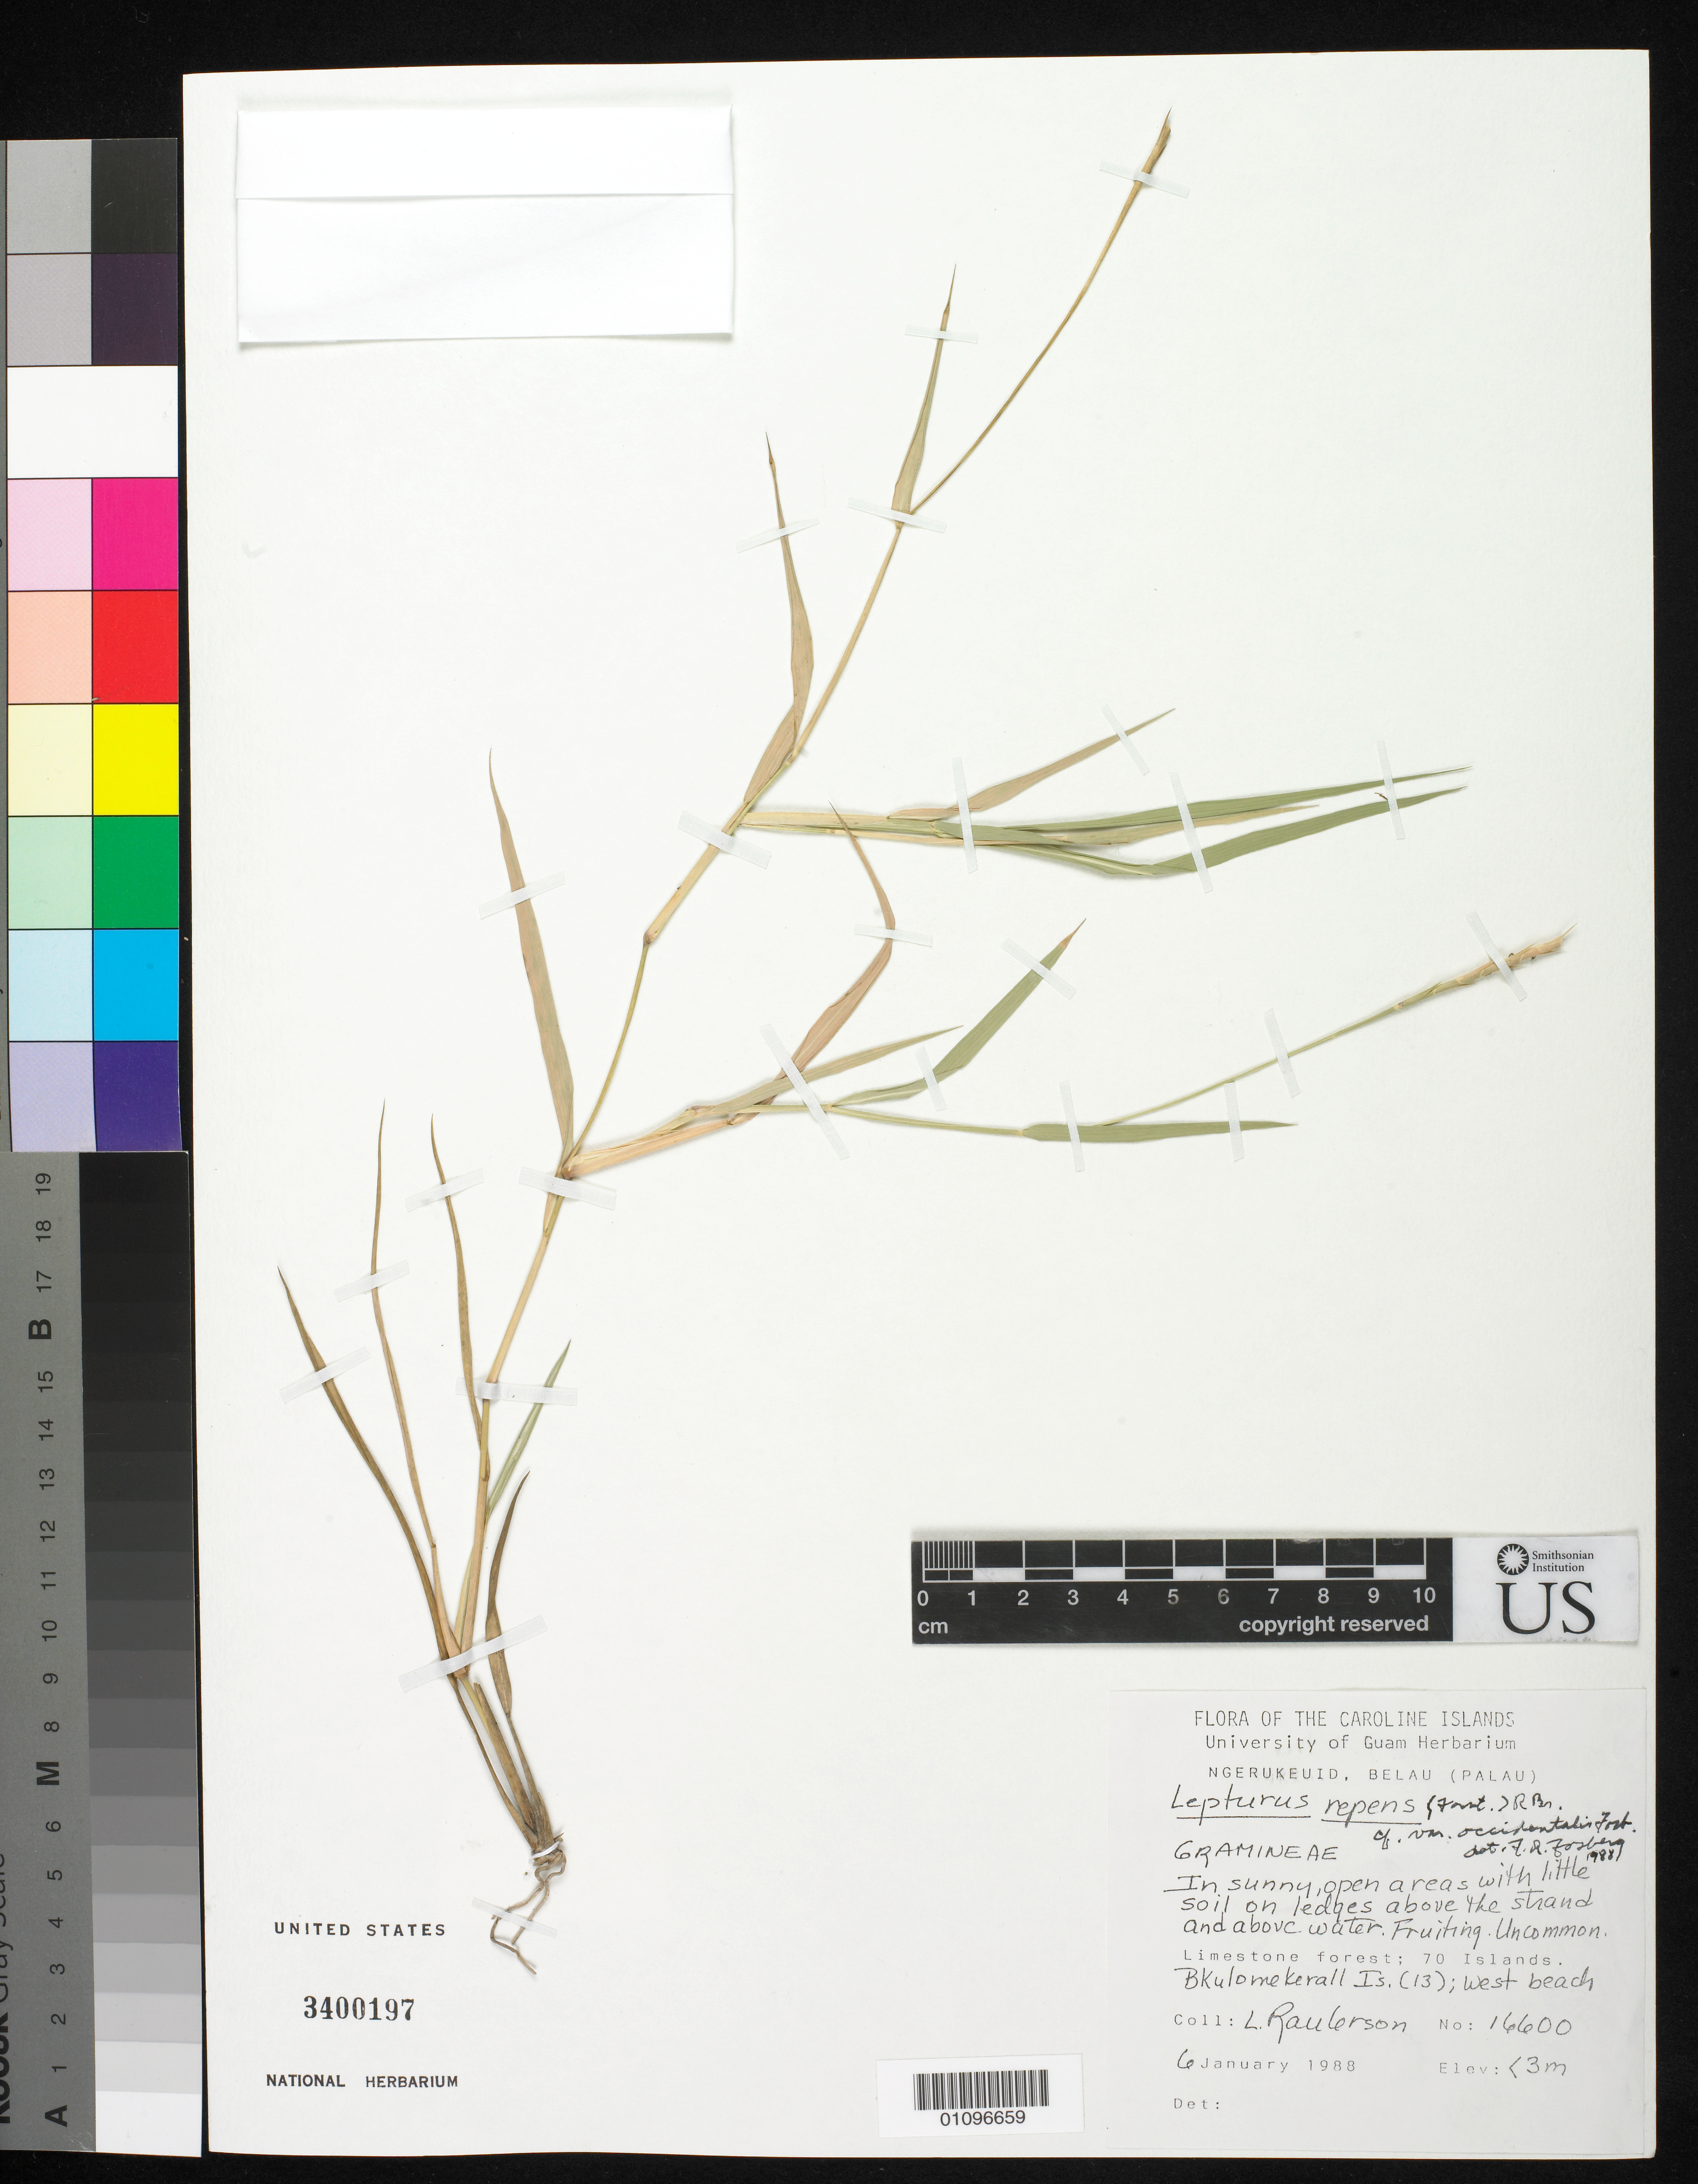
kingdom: Plantae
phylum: Tracheophyta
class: Liliopsida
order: Poales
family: Poaceae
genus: Lepturus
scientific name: Lepturus repens var. occidentalis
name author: Fosberg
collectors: L. Raulerson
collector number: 16600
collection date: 1988-01-06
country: Palau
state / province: Koror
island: Ngerukeuid [Orukuizu]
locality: Ngerkeuid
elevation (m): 3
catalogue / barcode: US 3400197